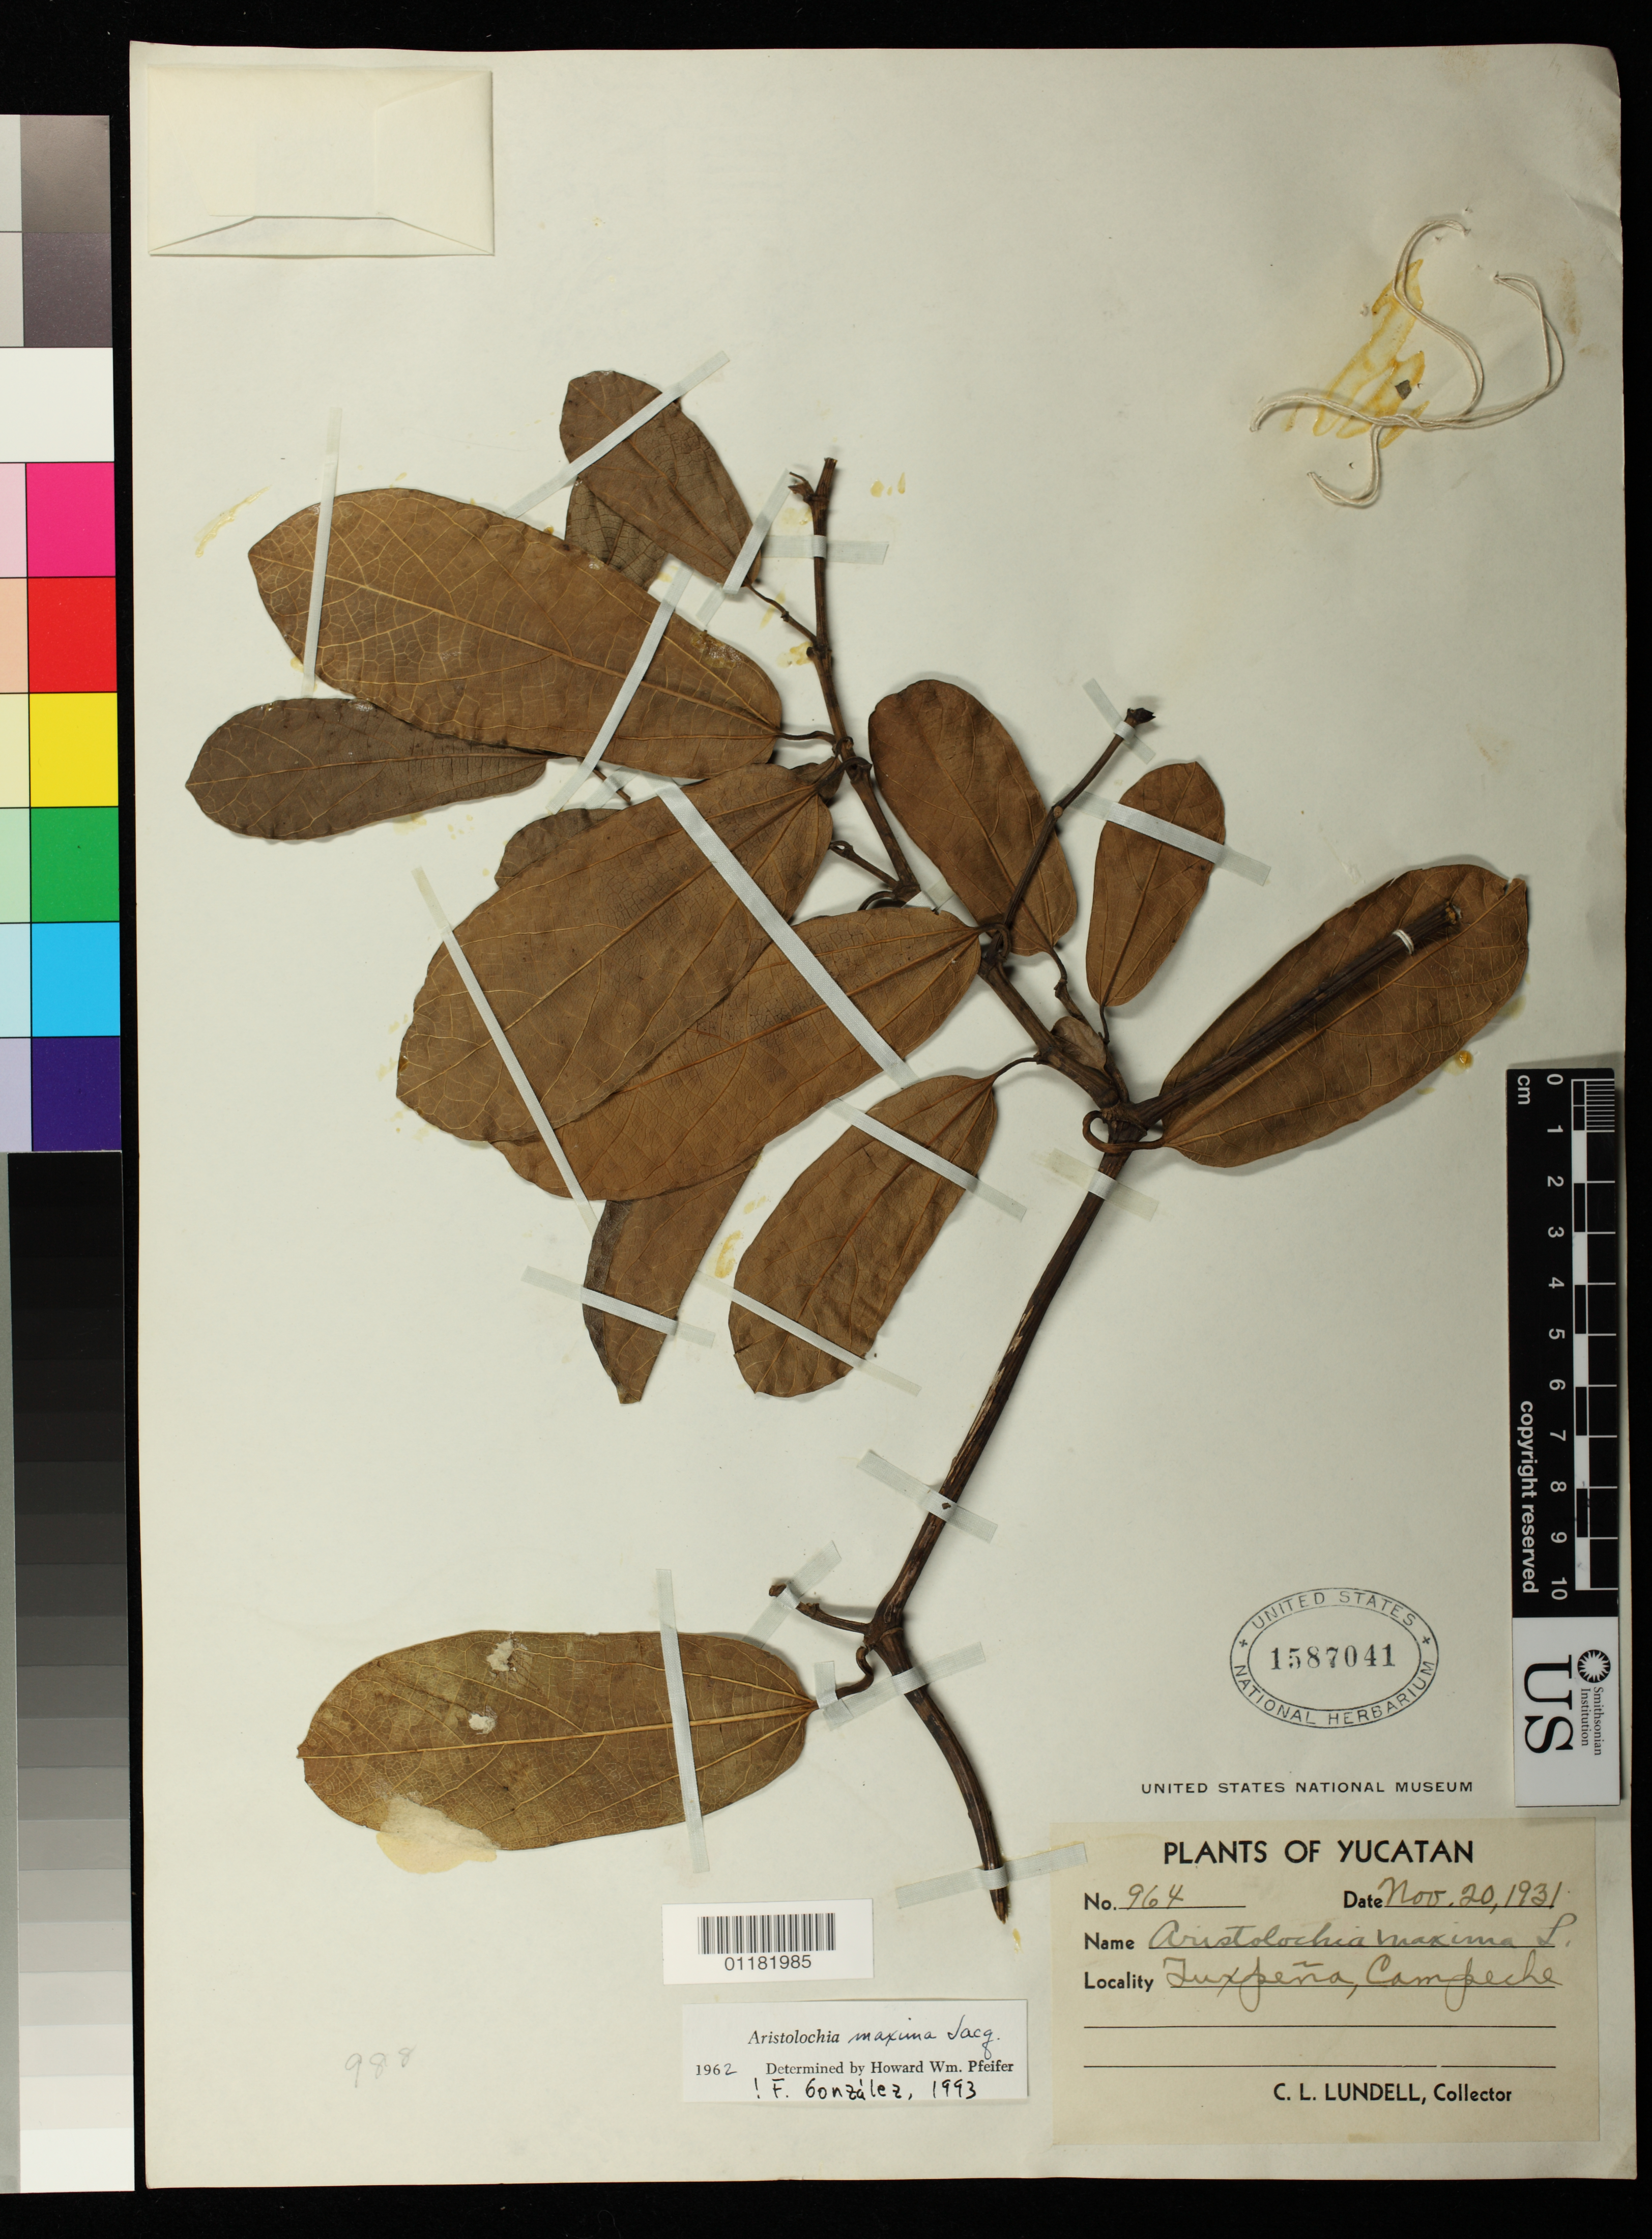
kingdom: Plantae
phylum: Tracheophyta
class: Magnoliopsida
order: Piperales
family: Aristolochiaceae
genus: Aristolochia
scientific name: Aristolochia maxima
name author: Jacq.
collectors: C. L. Lundell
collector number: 964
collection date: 1931-11-20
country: Mexico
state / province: Campeche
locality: Tuxpena Campeche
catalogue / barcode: US 1587041